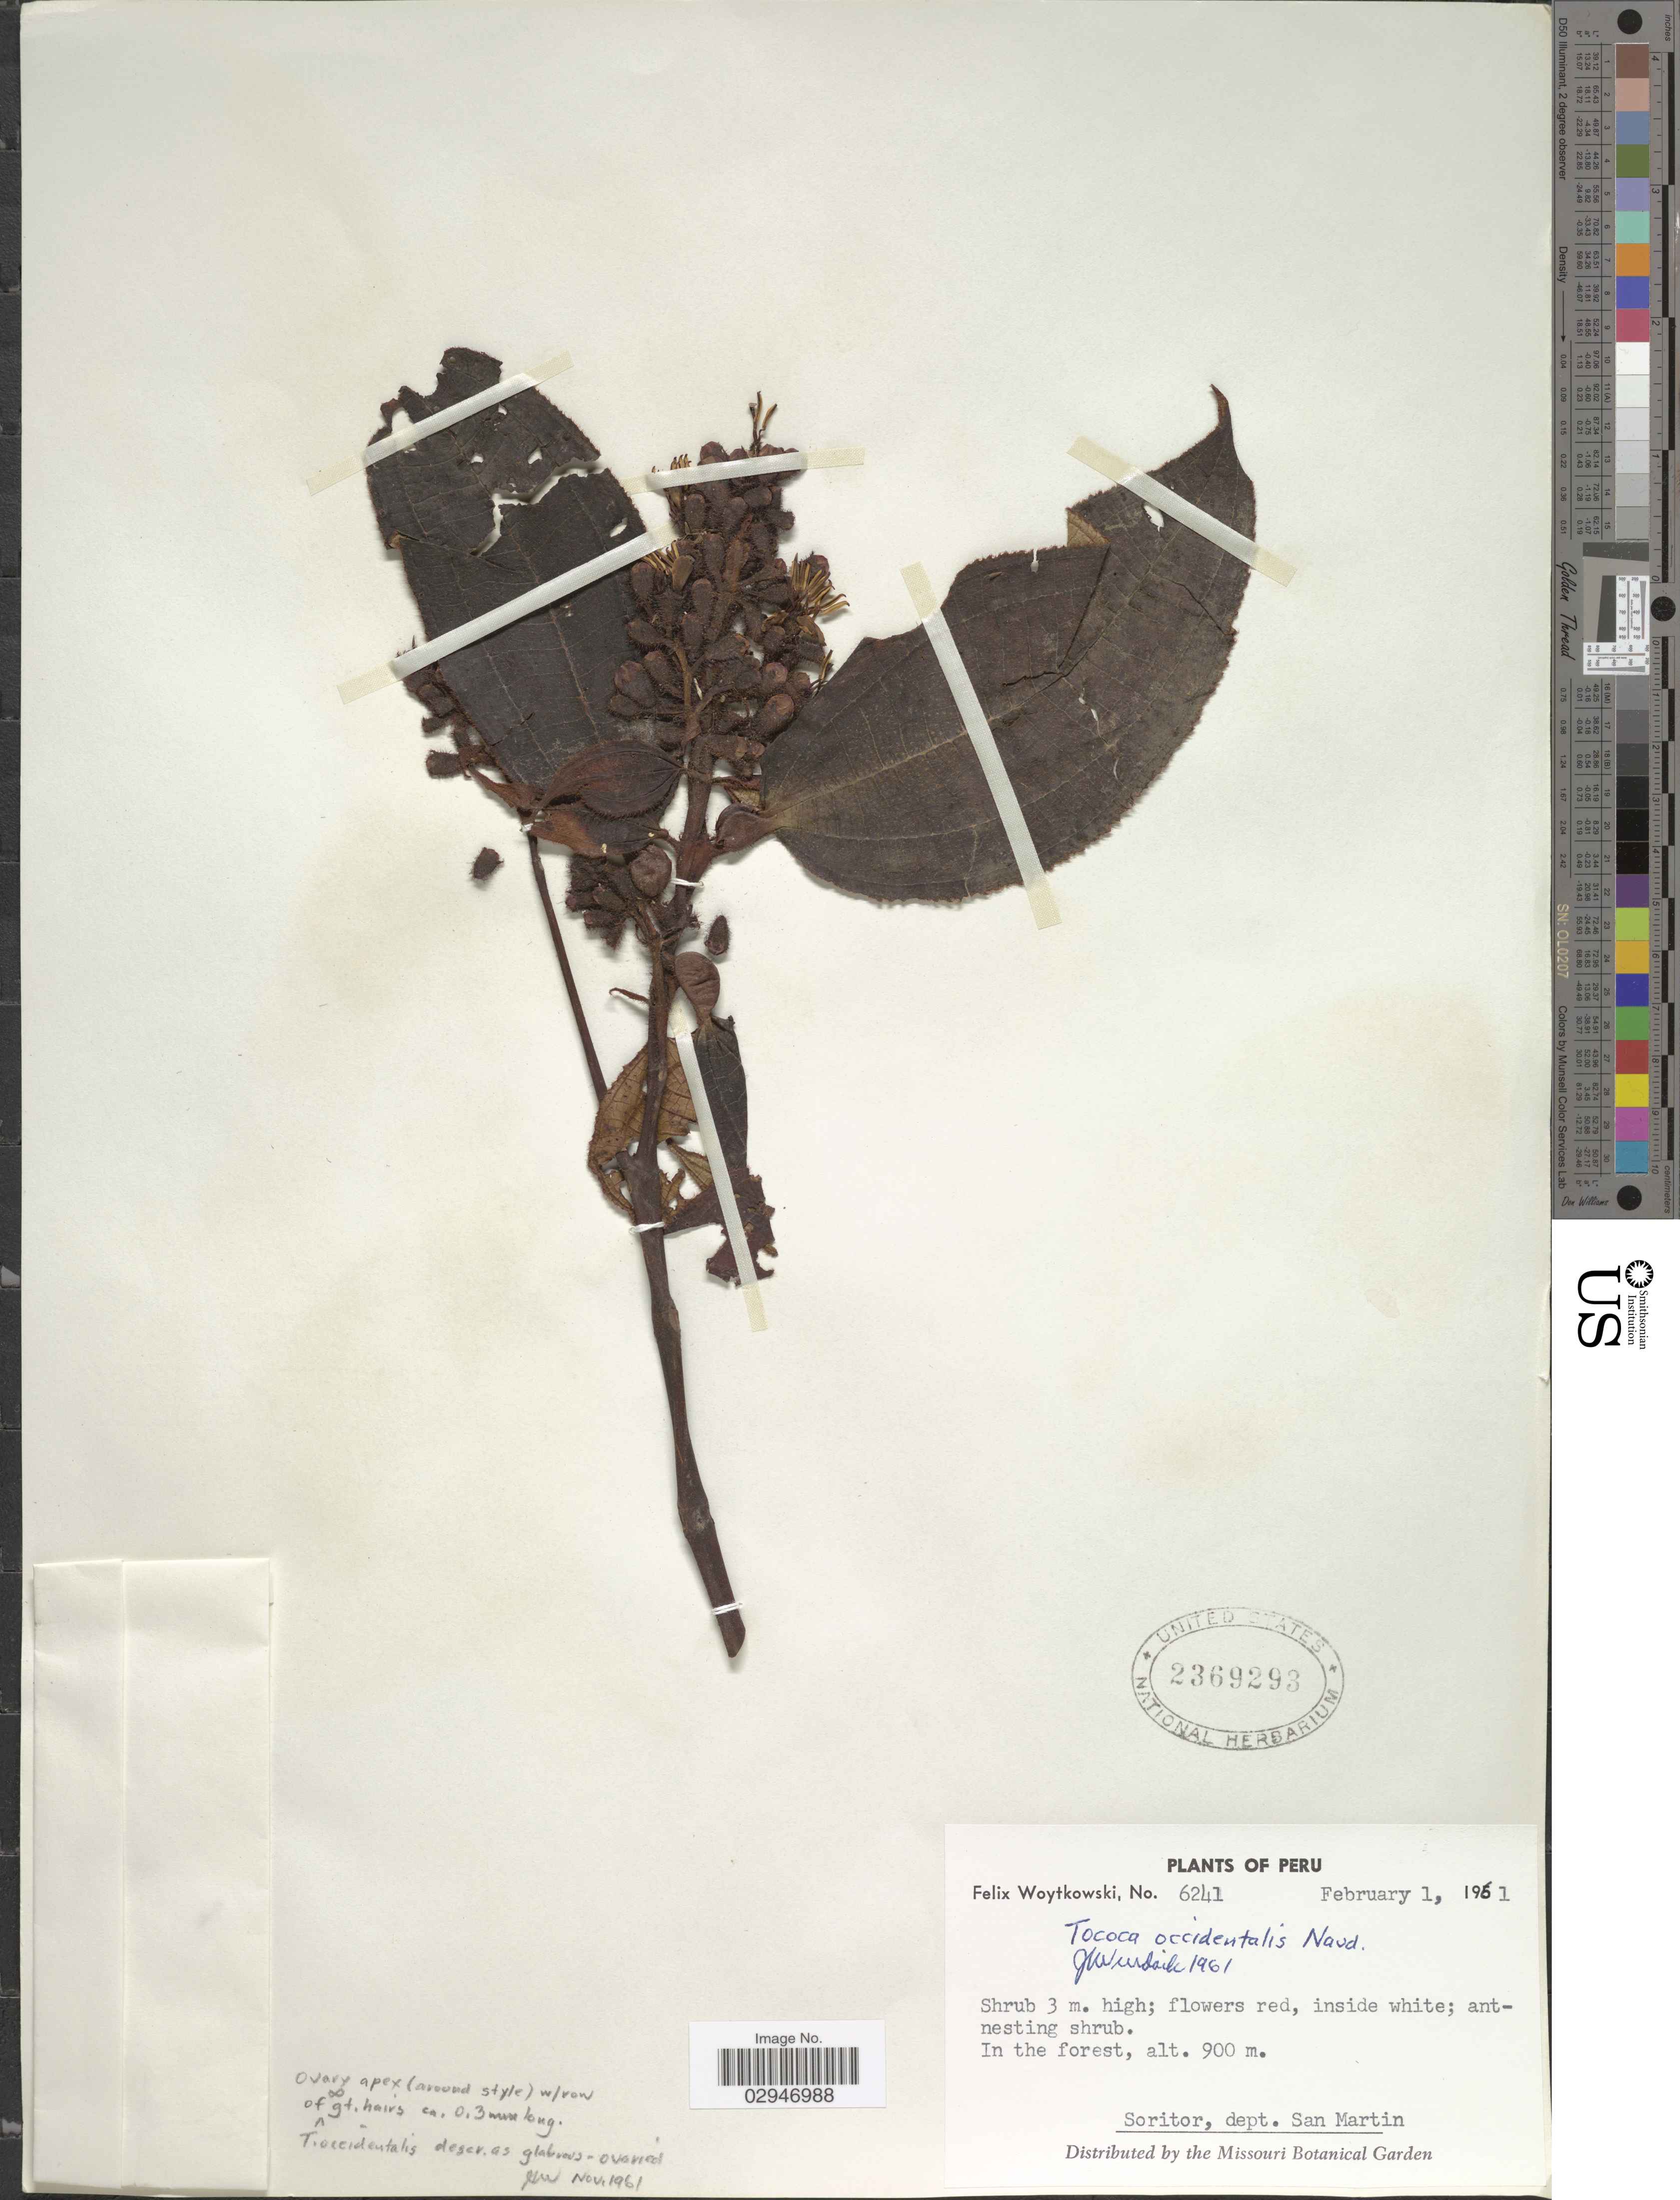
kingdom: Plantae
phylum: Tracheophyta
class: Magnoliopsida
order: Myrtales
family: Melastomataceae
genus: Tococa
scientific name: Tococa occidentalis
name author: Naudin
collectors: F. Woytkowski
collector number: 6241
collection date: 1961-02-01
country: Peru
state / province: San Martín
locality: Soritor, dept. San Martin.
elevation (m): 900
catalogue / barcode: US 2369293